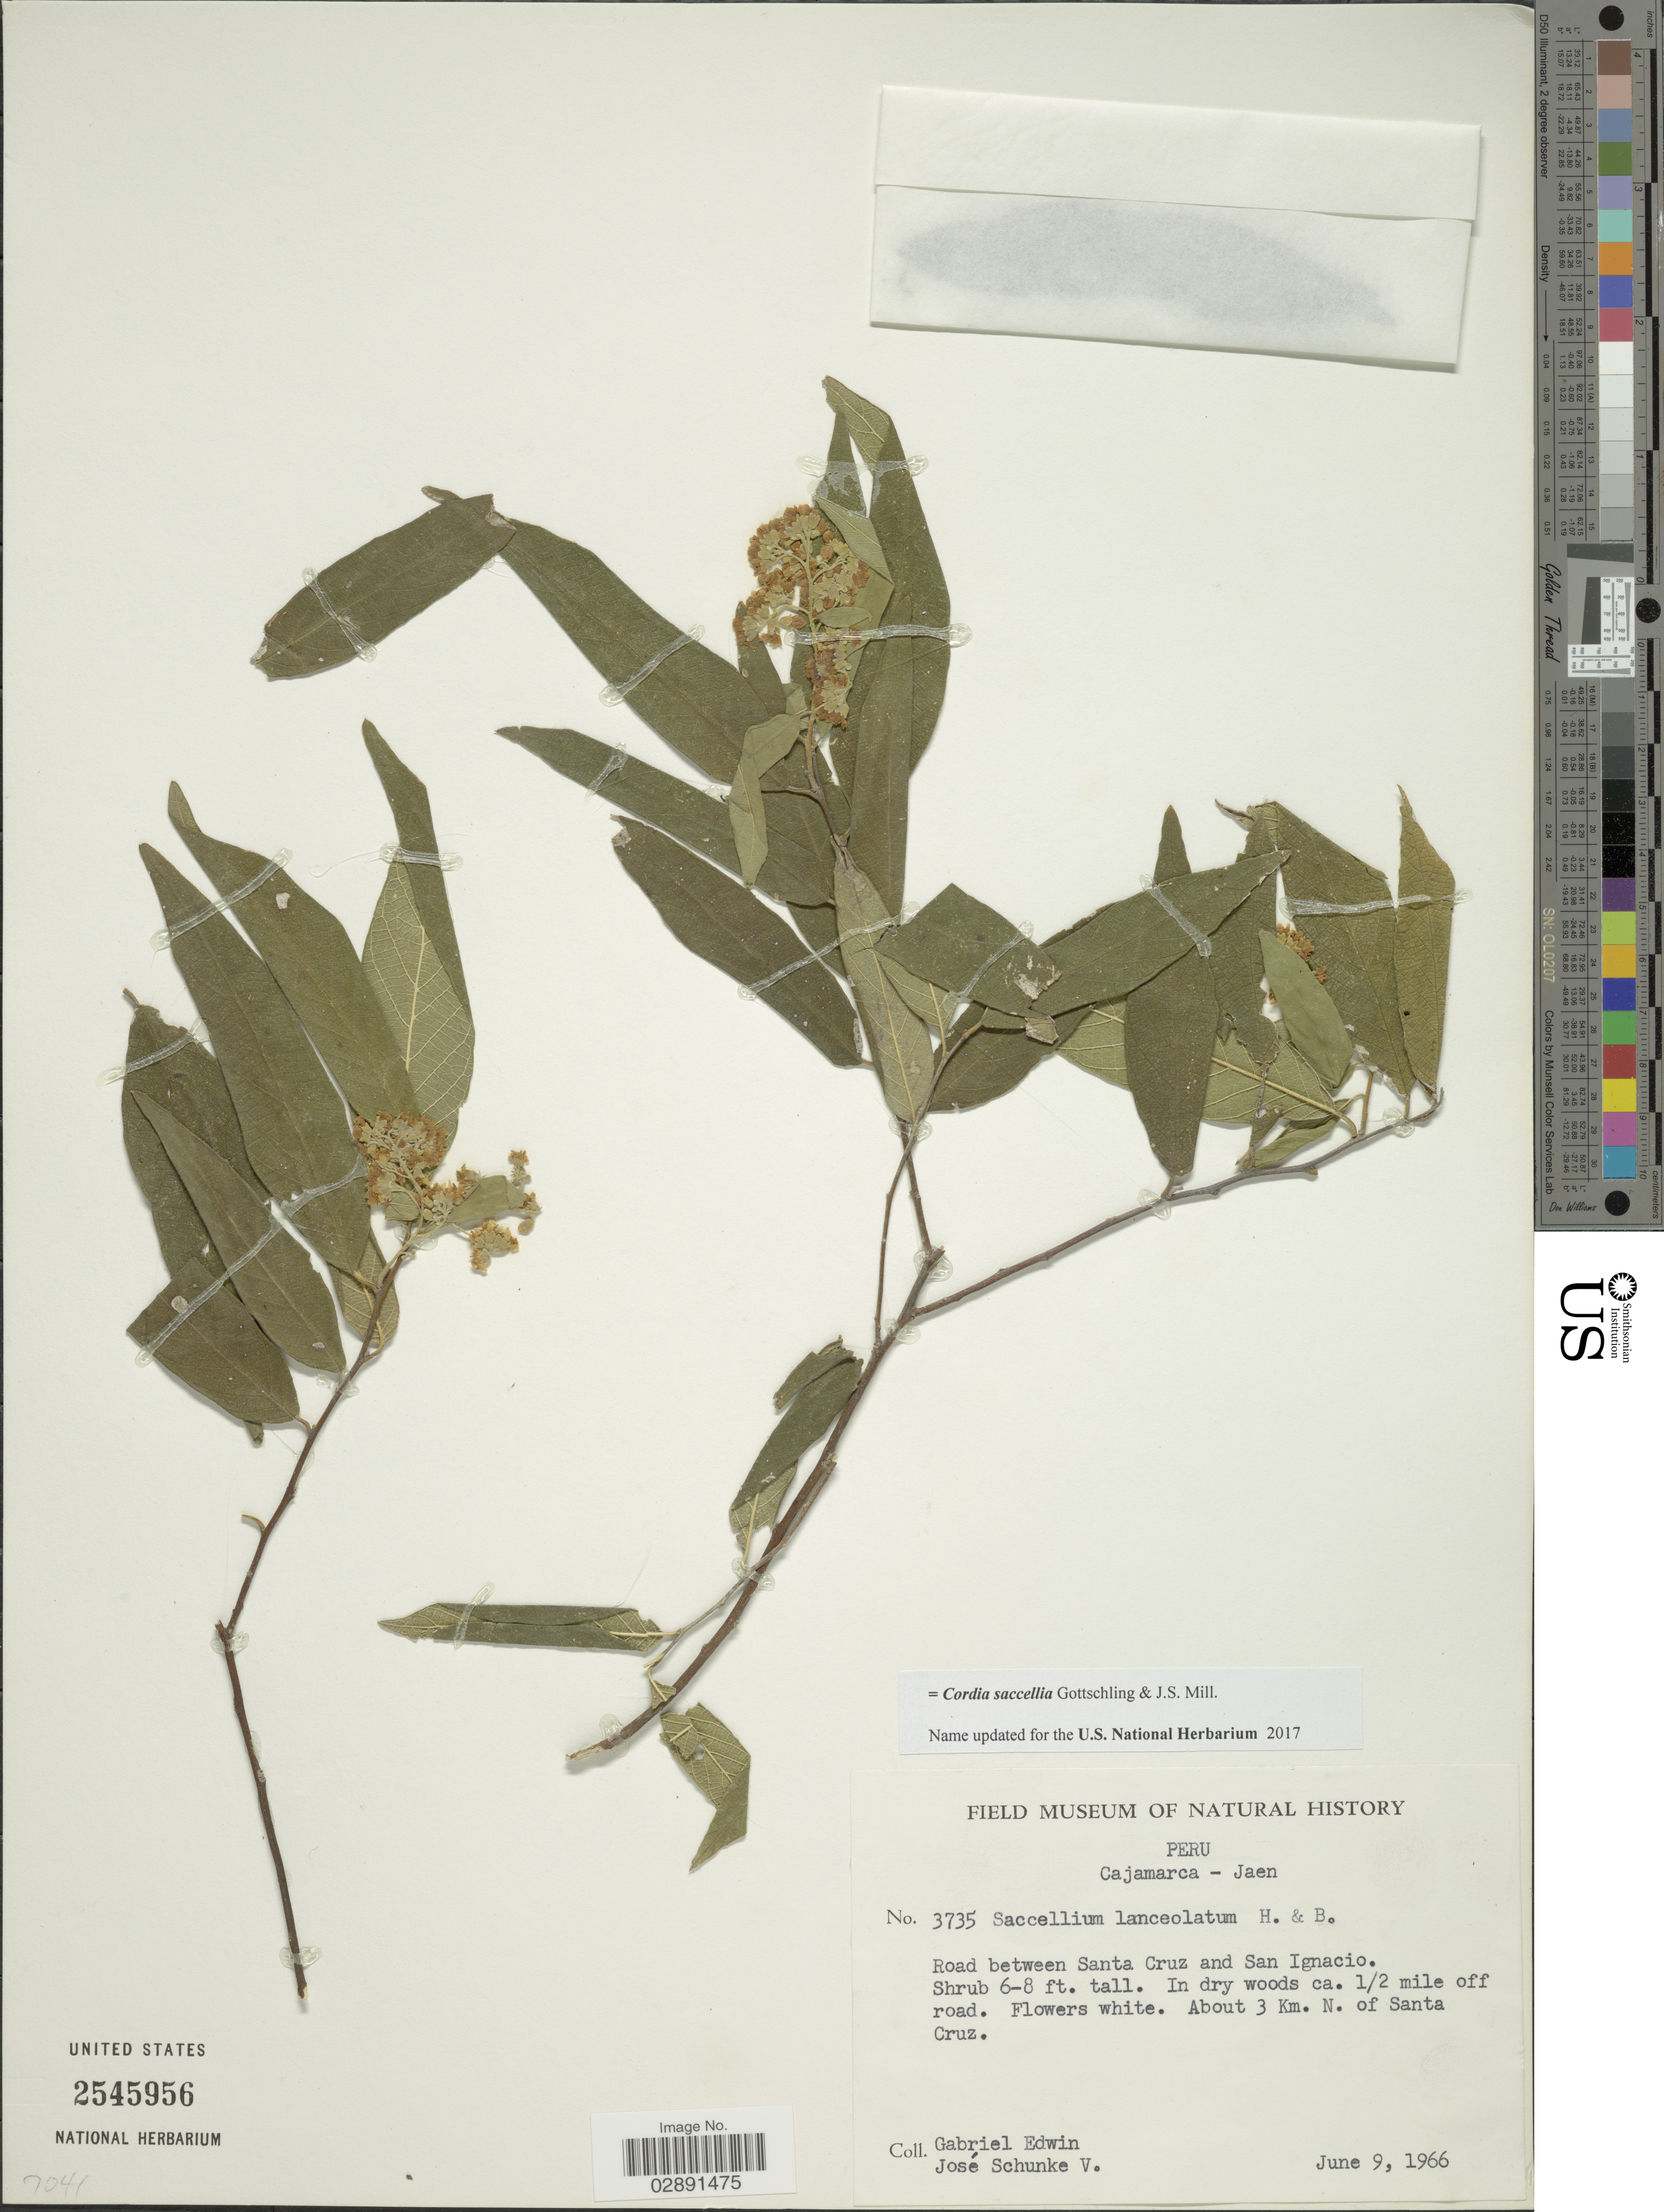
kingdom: Plantae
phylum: Tracheophyta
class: Magnoliopsida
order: Boraginales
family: Cordiaceae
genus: Cordia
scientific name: Cordia saccellia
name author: Gottschling & J.S. Mill.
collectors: G. Edwin & J. Schunke Vigo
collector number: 3735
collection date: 1966-06-09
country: Peru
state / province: Cajamarca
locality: Jaen. Road between Santa Cruz and San Ignacio. In dry woods ca. 1/2 mile off road. About 3 km. N. of Santa Cruz.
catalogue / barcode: US 2545956